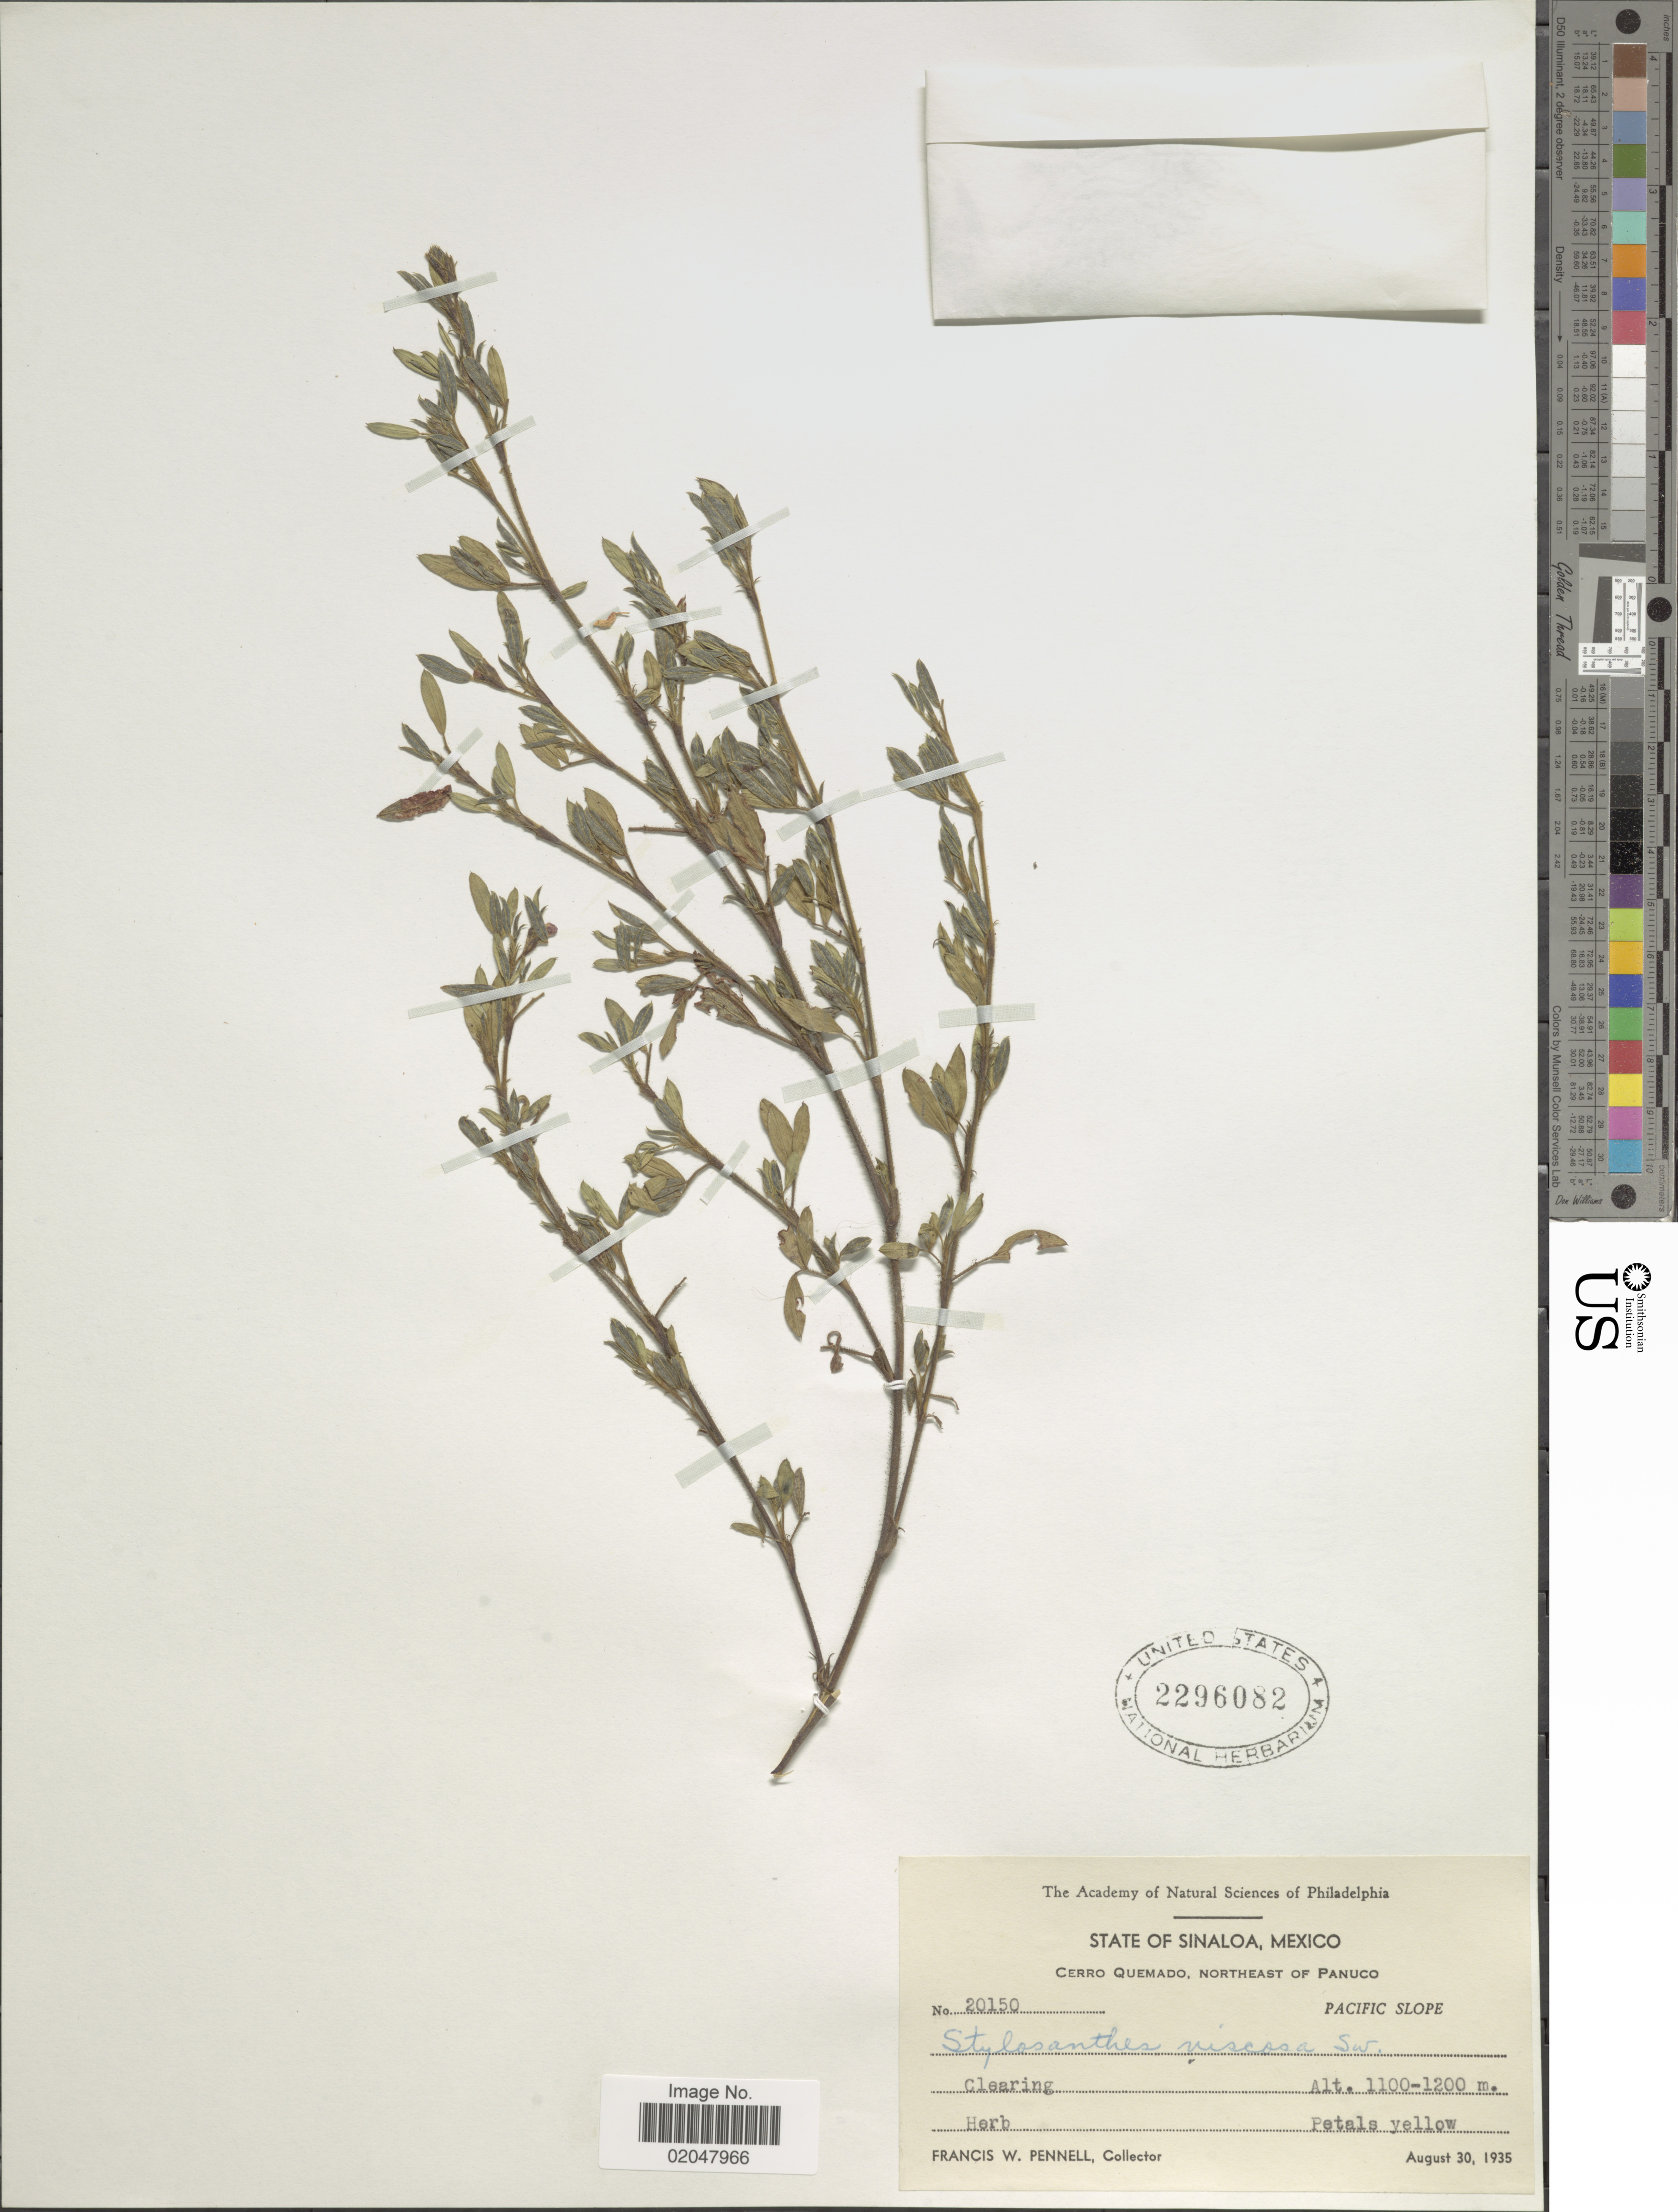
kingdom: Plantae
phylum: Tracheophyta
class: Magnoliopsida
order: Fabales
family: Fabaceae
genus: Stylosanthes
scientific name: Stylosanthes viscosa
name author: Sw.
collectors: F. W. Pennell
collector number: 20150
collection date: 1935-08-30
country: Mexico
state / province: Sinaloa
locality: Cerro Quemado, Northeast of Panuco. Pacific Slope.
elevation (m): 1100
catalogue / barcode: US 2296082